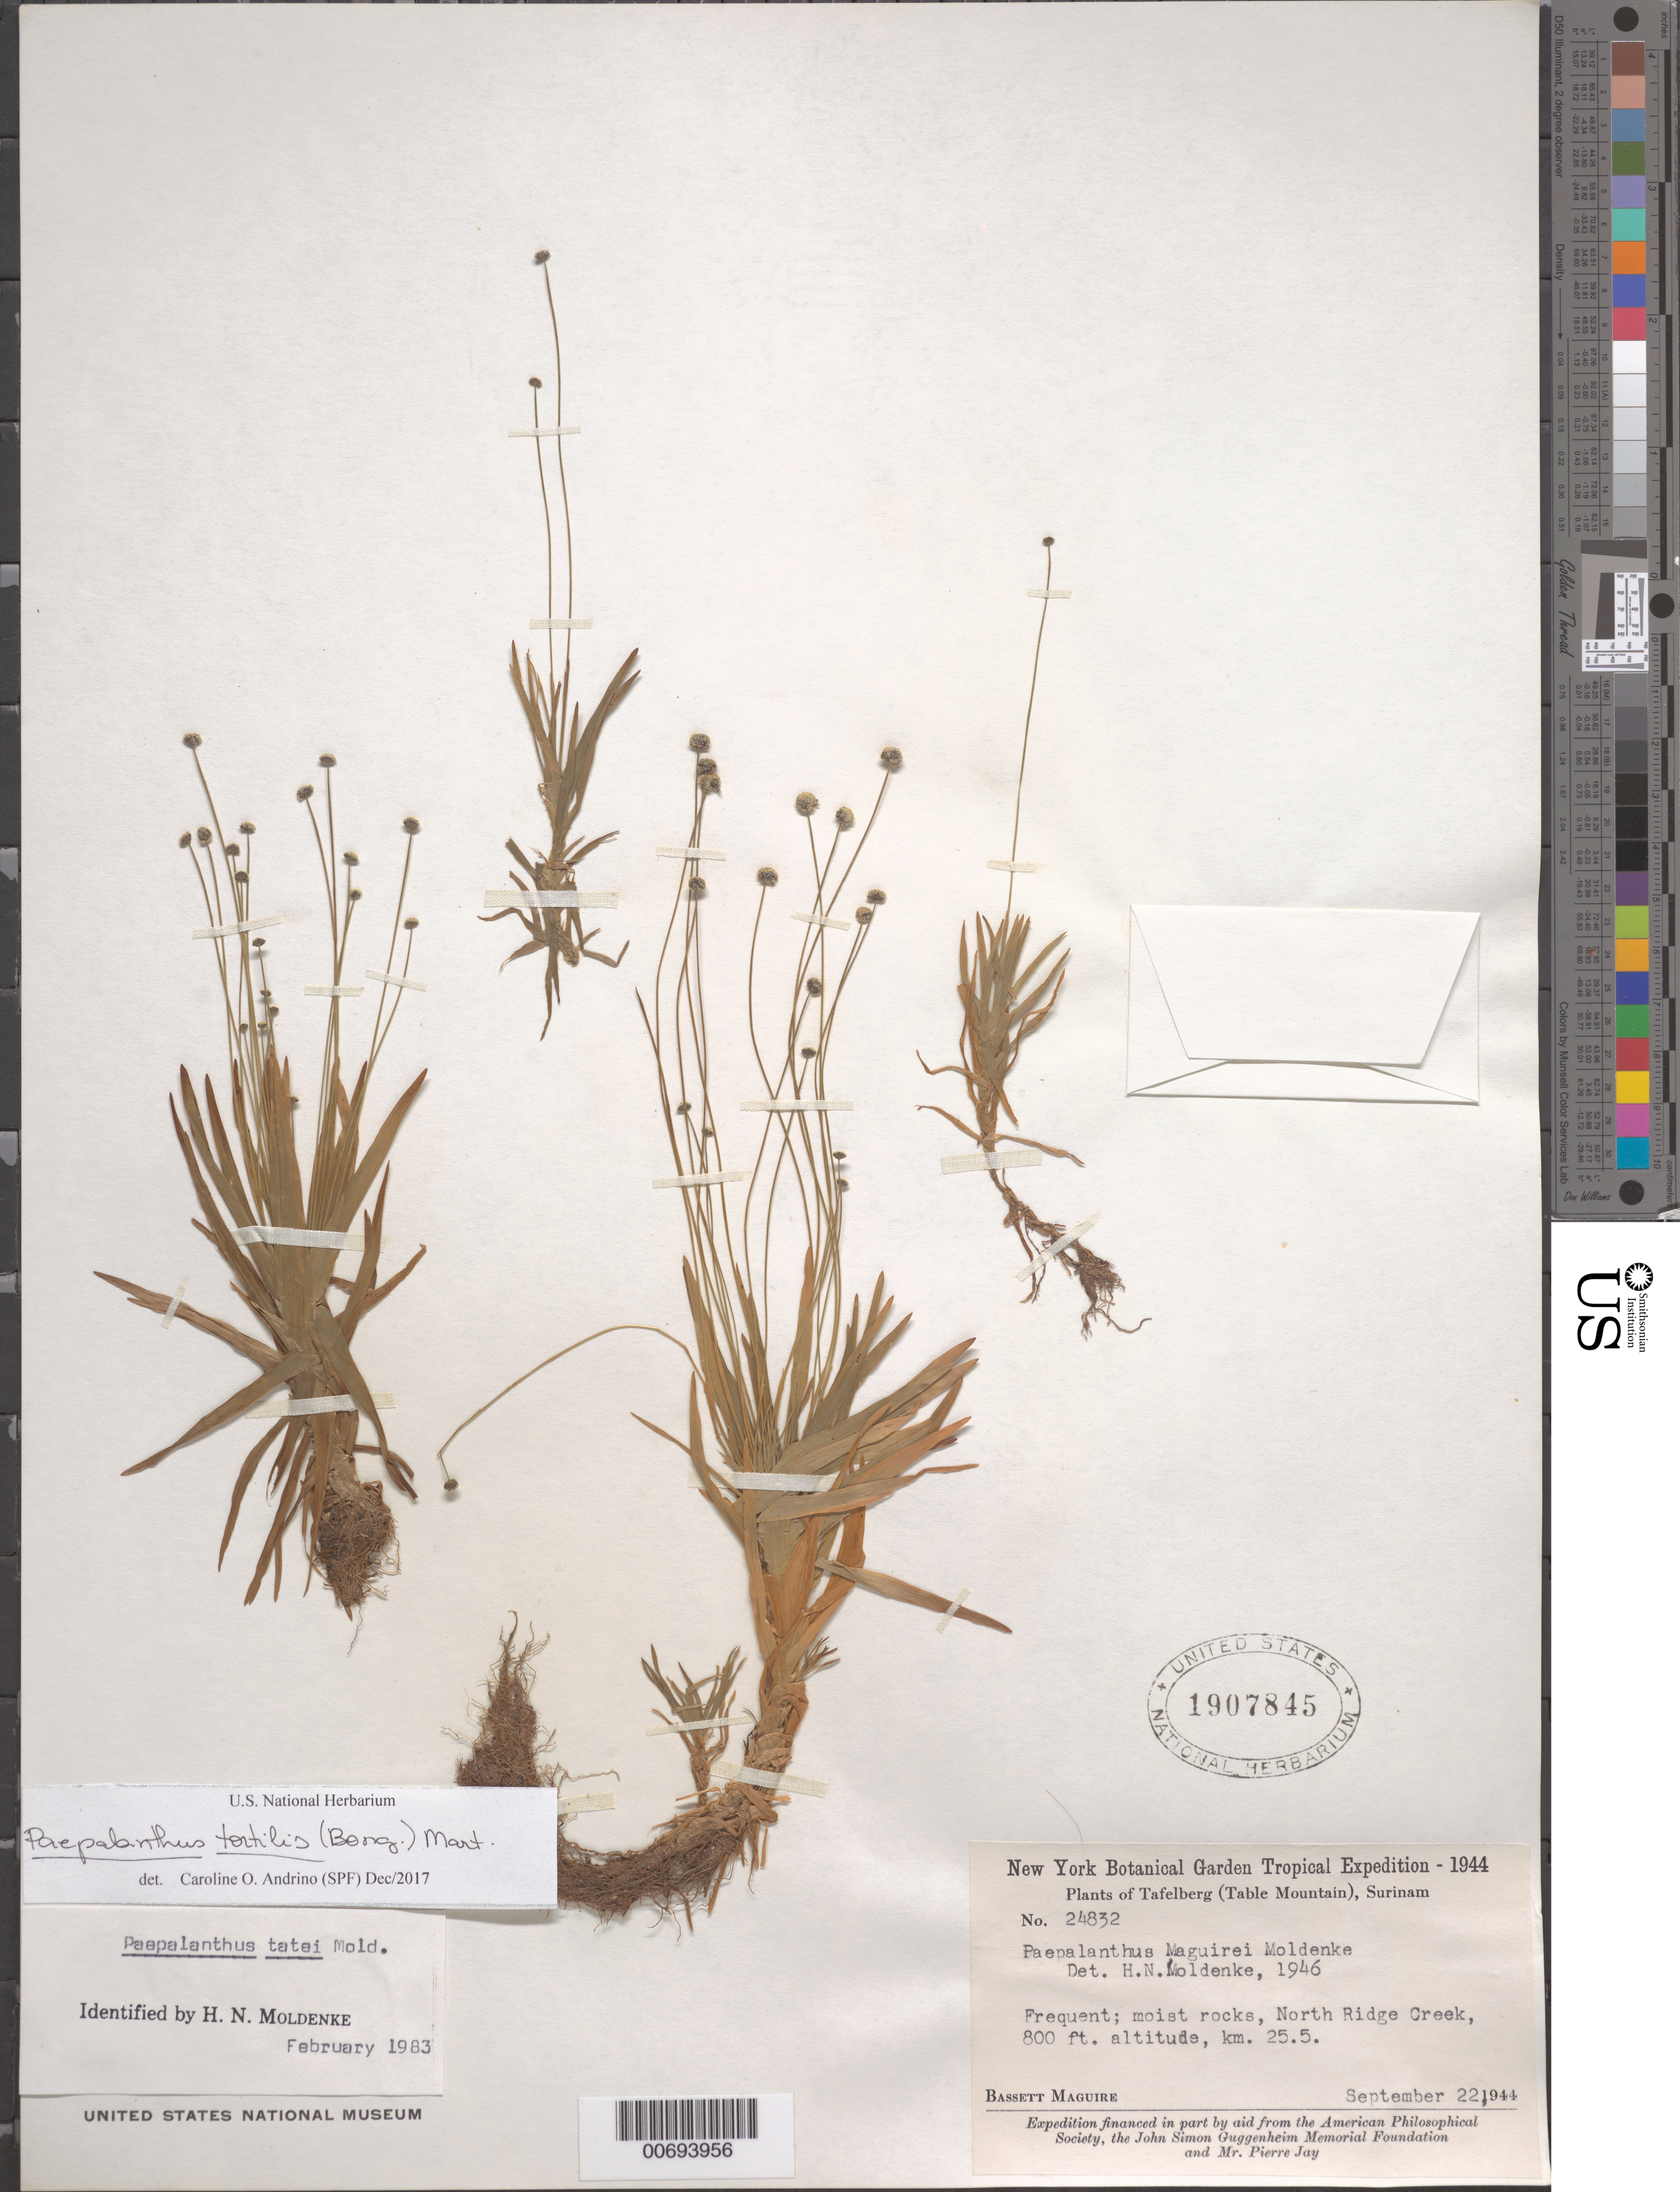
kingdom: Plantae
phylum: Tracheophyta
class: Liliopsida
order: Poales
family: Eriocaulaceae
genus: Paepalanthus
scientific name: Paepalanthus tortilis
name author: (Bong.) Koern.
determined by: Andrino, C. O.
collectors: B. Maguire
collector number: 24832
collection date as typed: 22-Sep-44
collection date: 1944-09-22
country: Suriname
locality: Tafelberg (Table Mountain), North Ridge Creek, km 25.5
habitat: Moist rocks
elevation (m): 244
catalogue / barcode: US 1907845